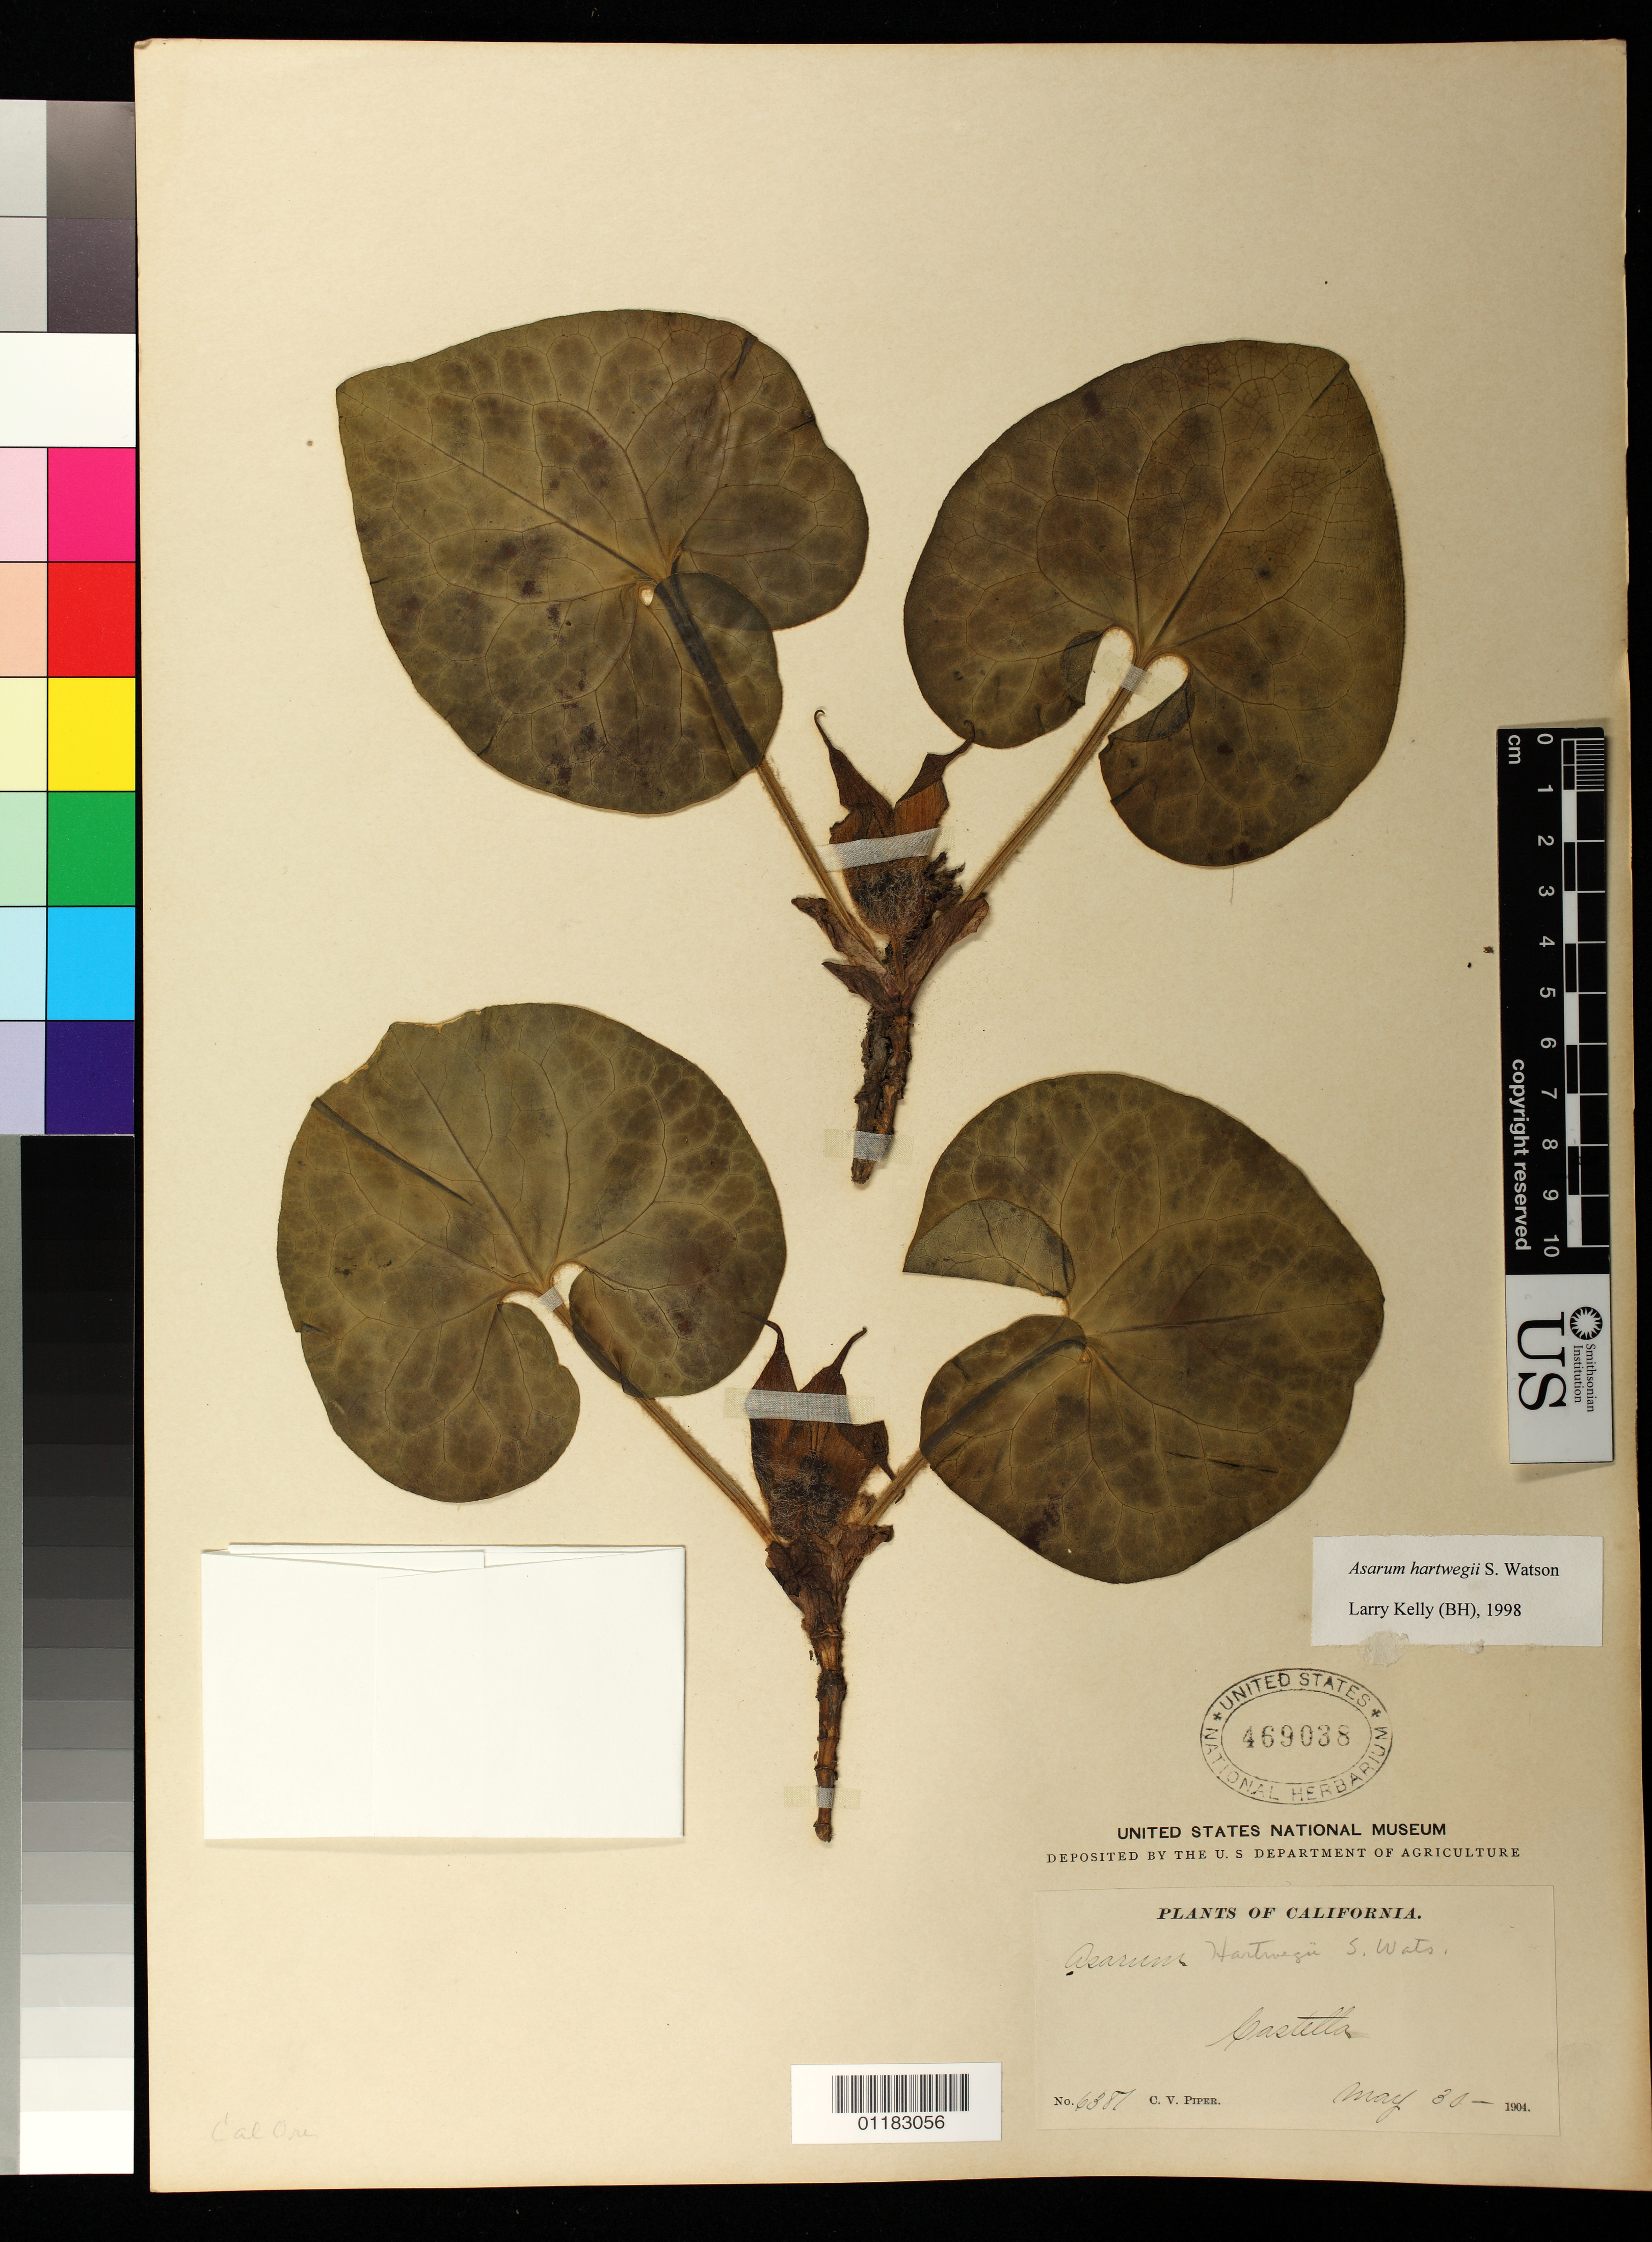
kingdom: Plantae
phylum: Tracheophyta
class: Magnoliopsida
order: Piperales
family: Aristolochiaceae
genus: Asarum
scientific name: Asarum hartwegii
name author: S. Watson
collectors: C. V. Piper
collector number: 6387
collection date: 1904-05-30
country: United States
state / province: California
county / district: Shasta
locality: Castella, Shasta County.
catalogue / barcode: US 469038